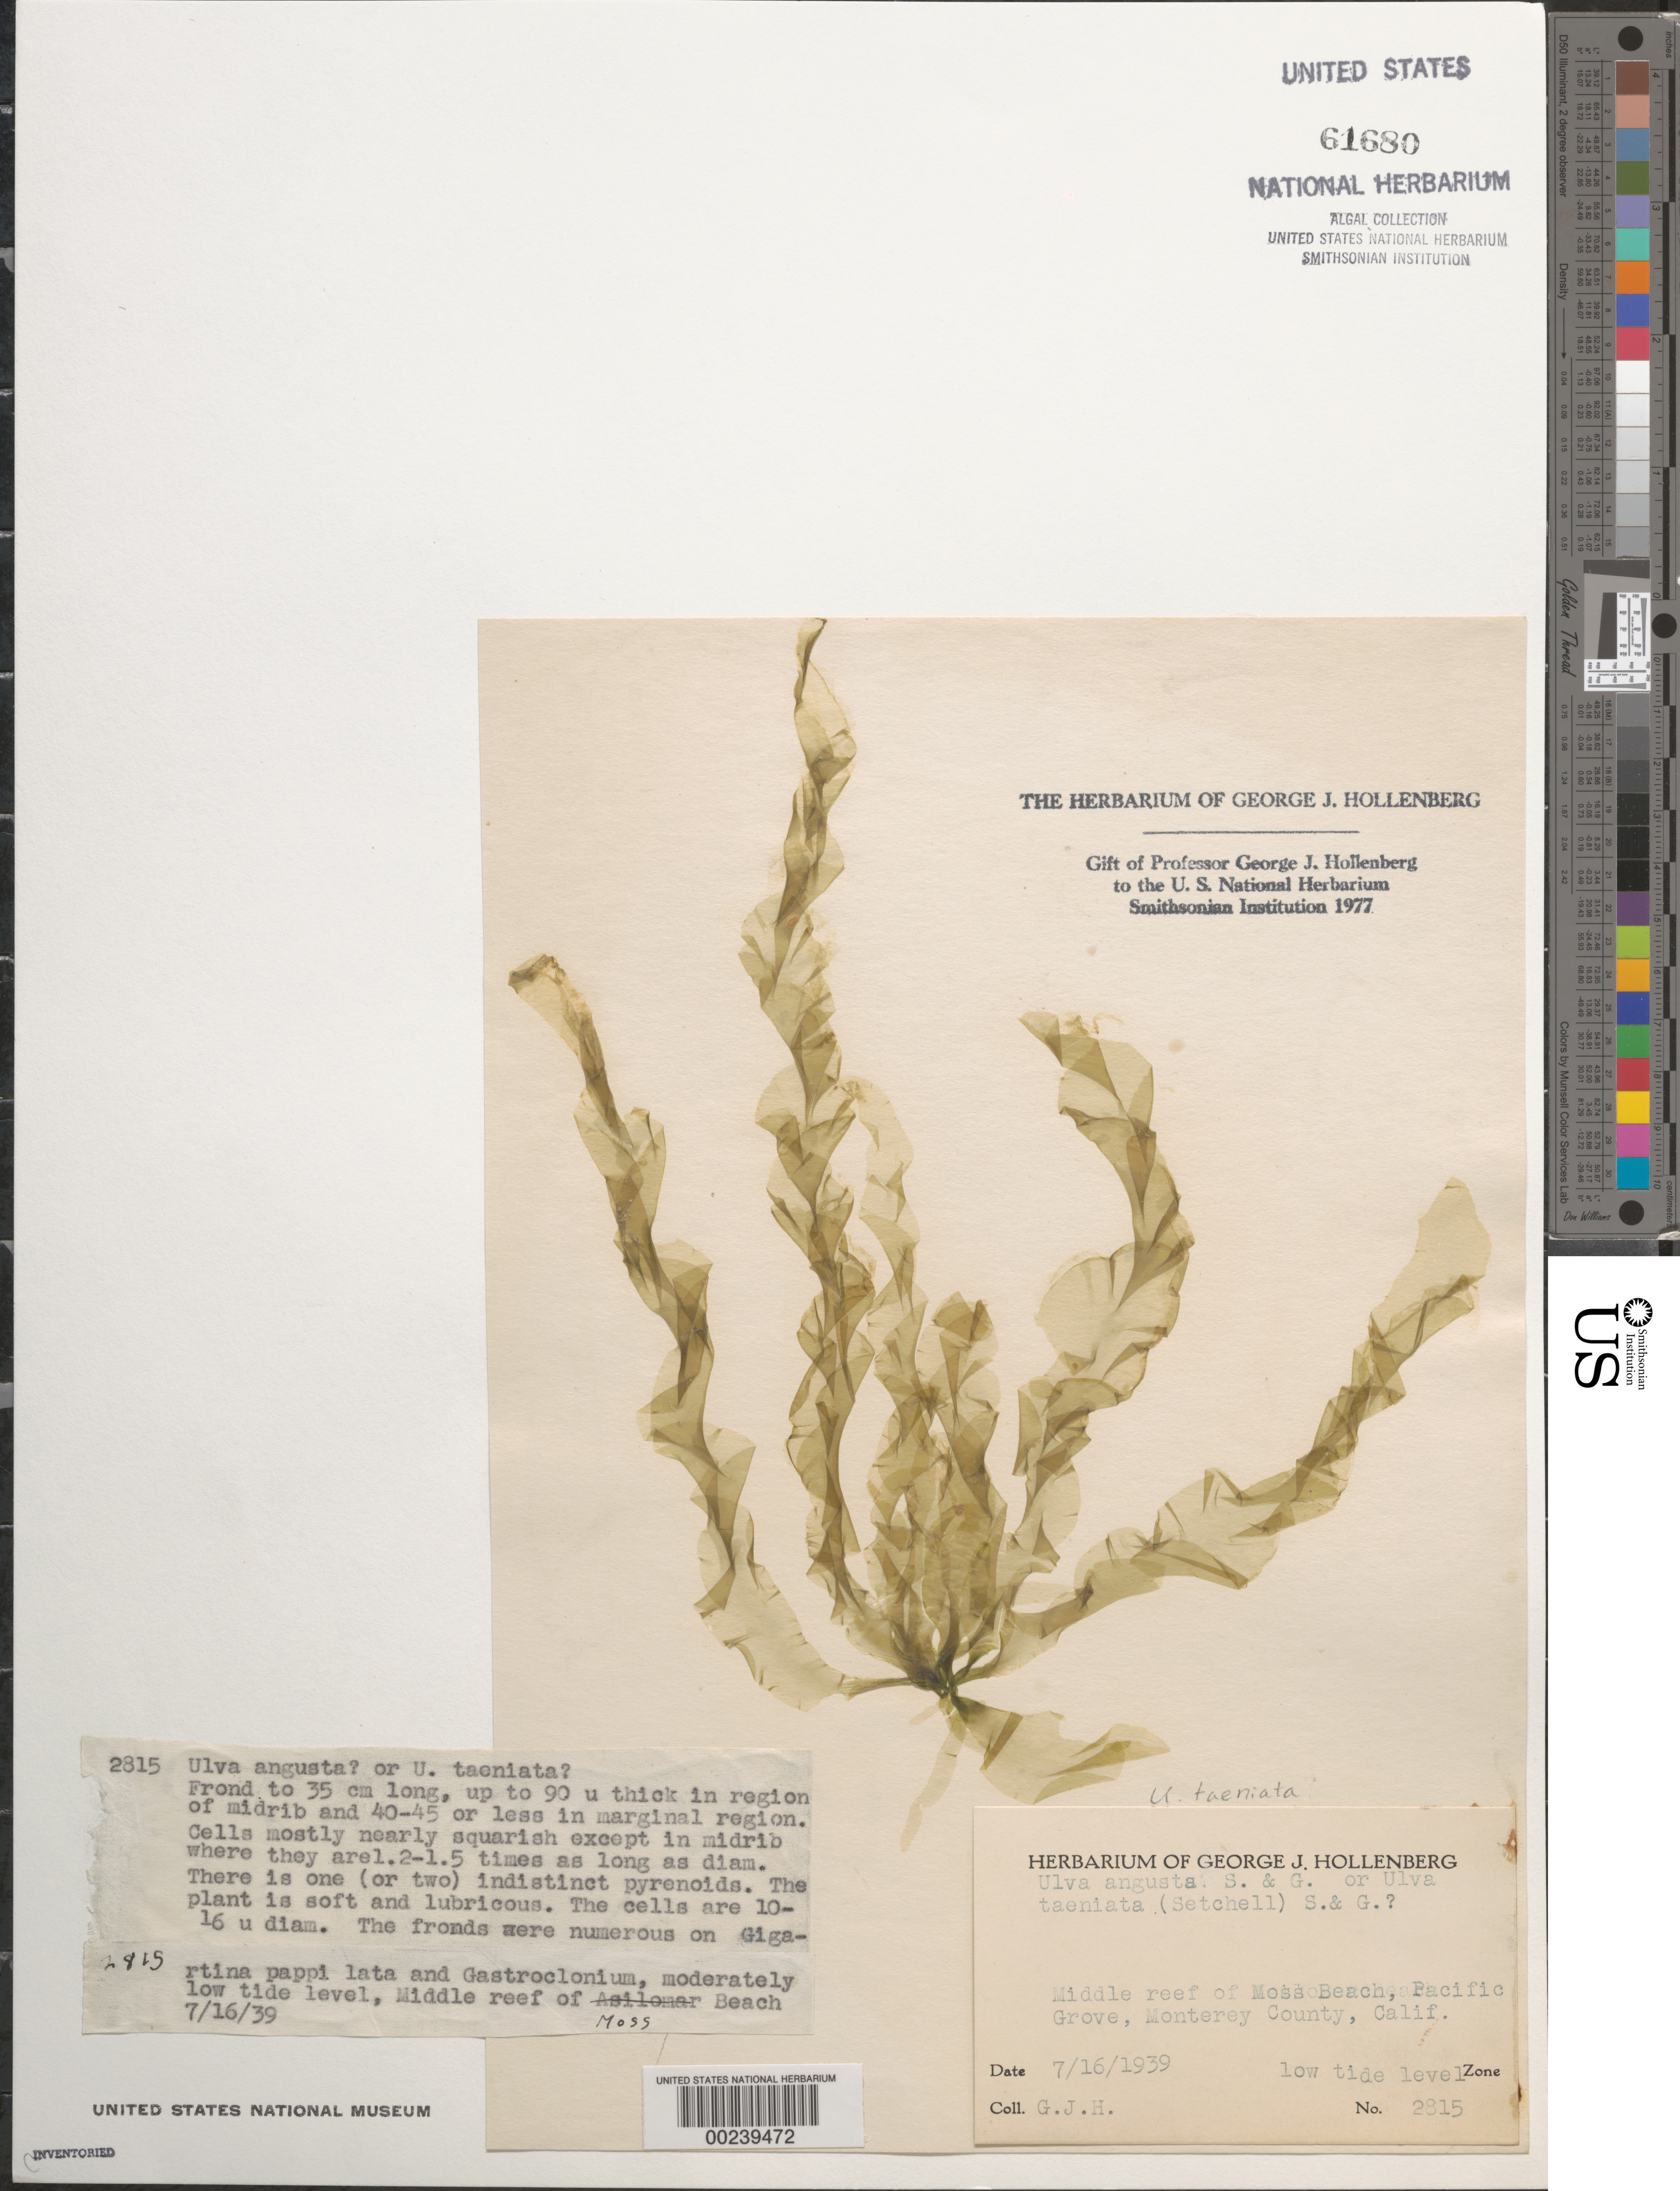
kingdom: Plantae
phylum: Chlorophyta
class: Ulvophyceae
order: Ulvales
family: Ulvaceae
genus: Ulva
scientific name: Ulva taeniata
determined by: Hollenberg, George J.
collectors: G. Hollenberg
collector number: GJH 2815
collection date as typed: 16 Jul 1939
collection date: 1939-07-16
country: United States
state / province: California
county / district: Monterey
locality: Middle reef of Moss Beach, Pacific Grove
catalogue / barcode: US 61680